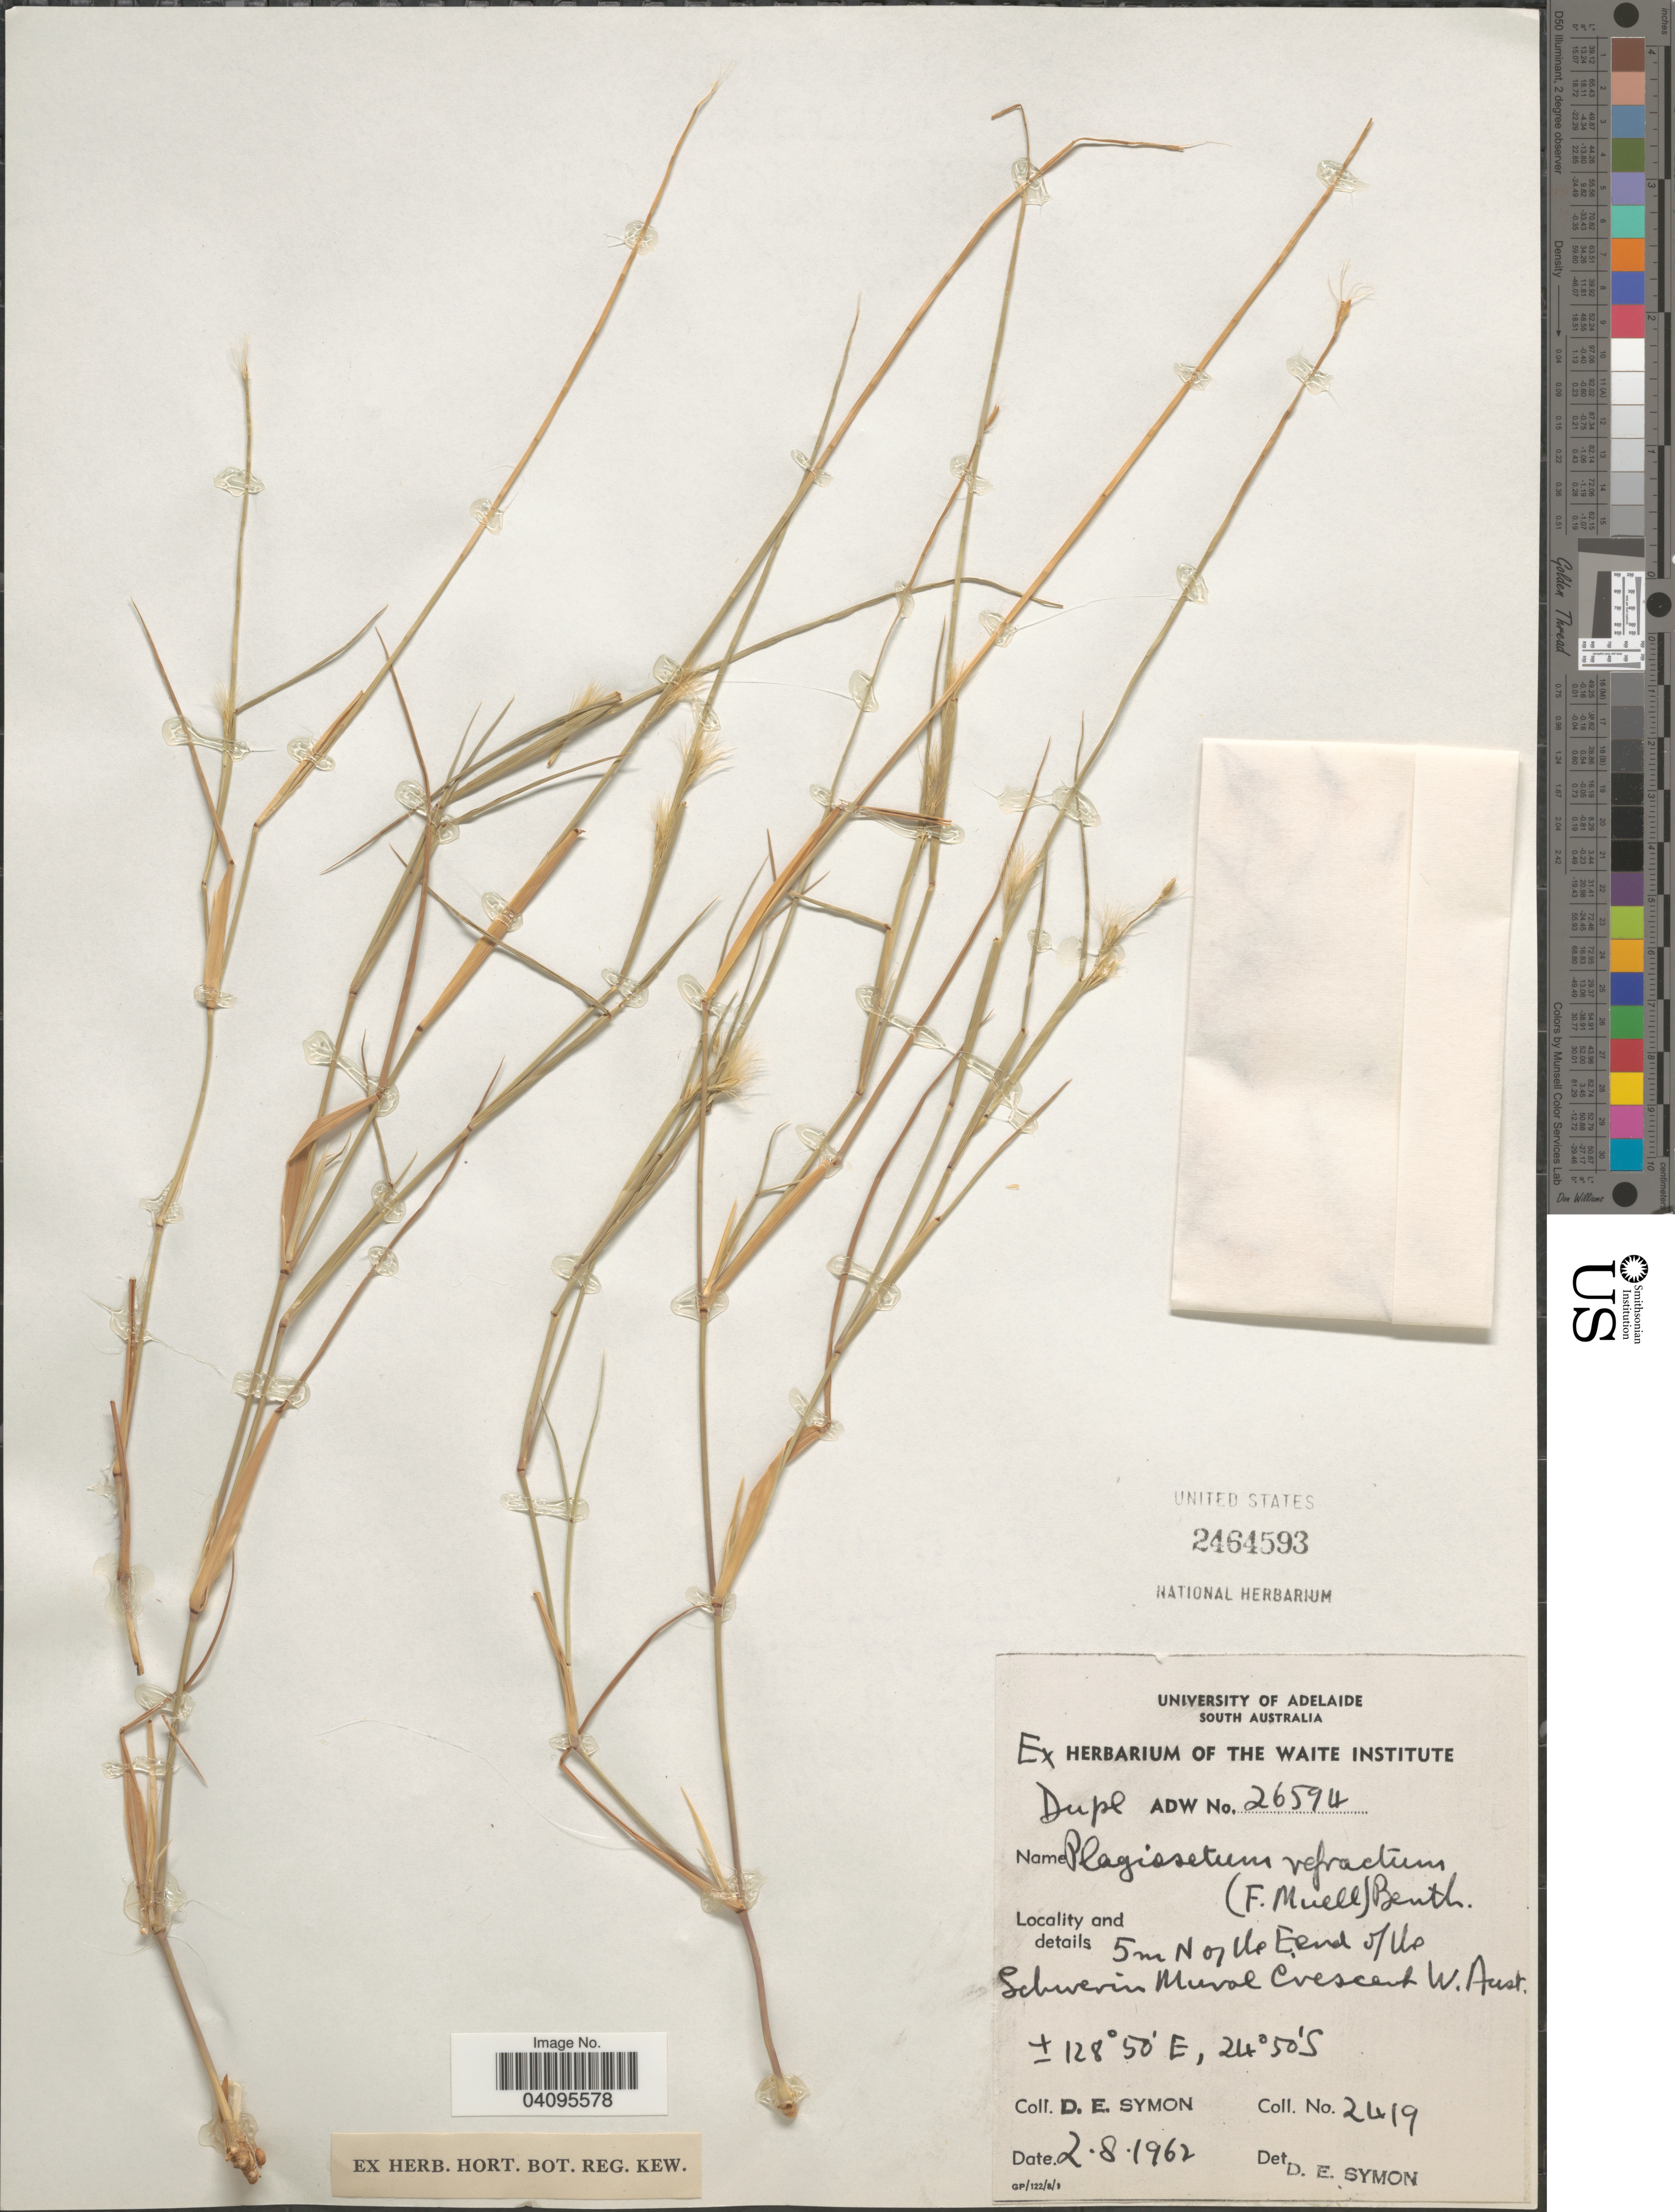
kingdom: Plantae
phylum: Tracheophyta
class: Liliopsida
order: Poales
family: Poaceae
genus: Plagiosetum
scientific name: Plagiosetum refractum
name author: Benth.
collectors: D. Symon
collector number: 2419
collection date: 1962-08-02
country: Australia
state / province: Western Australia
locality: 5 m N of the E. end of the Schwerin Mural Crescent.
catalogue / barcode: US 2464593